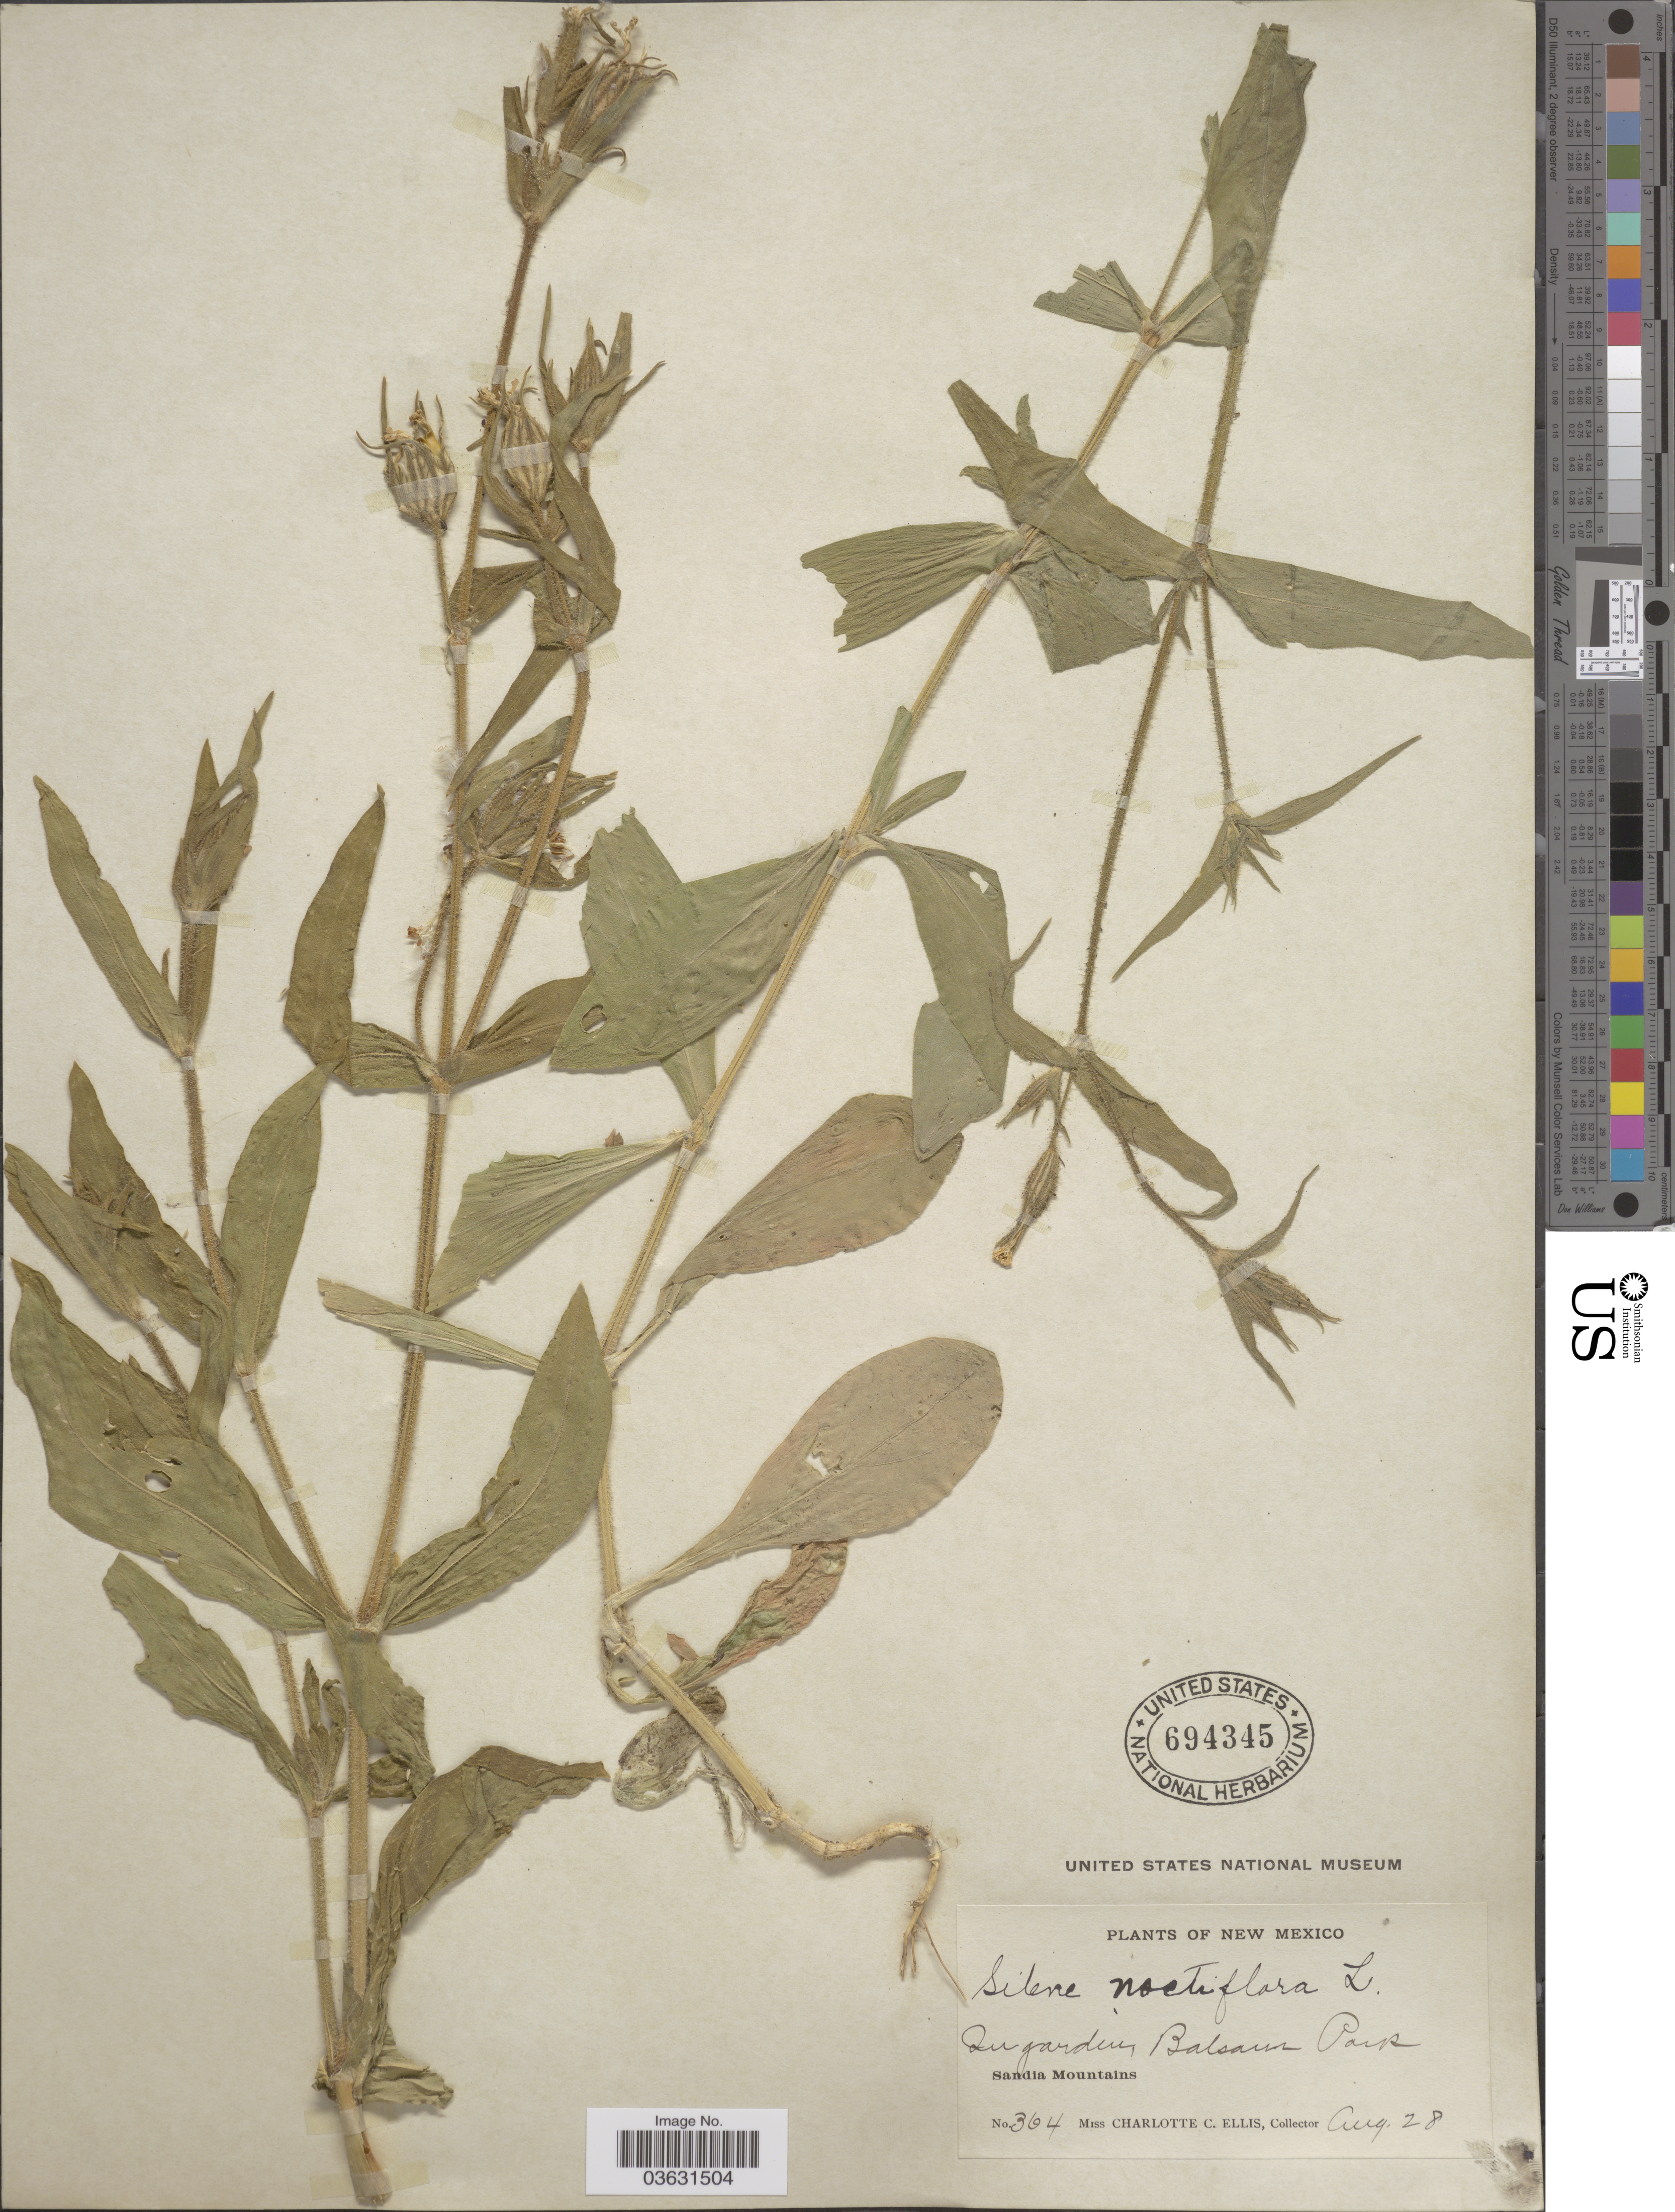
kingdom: Plantae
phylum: Tracheophyta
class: Magnoliopsida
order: Caryophyllales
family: Caryophyllaceae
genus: Silene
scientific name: Silene noctiflora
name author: L.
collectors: C. C. Ellis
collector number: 364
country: United States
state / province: New Mexico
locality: In jardin. Balsam Park. Sandia Mountains.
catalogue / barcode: US 694345